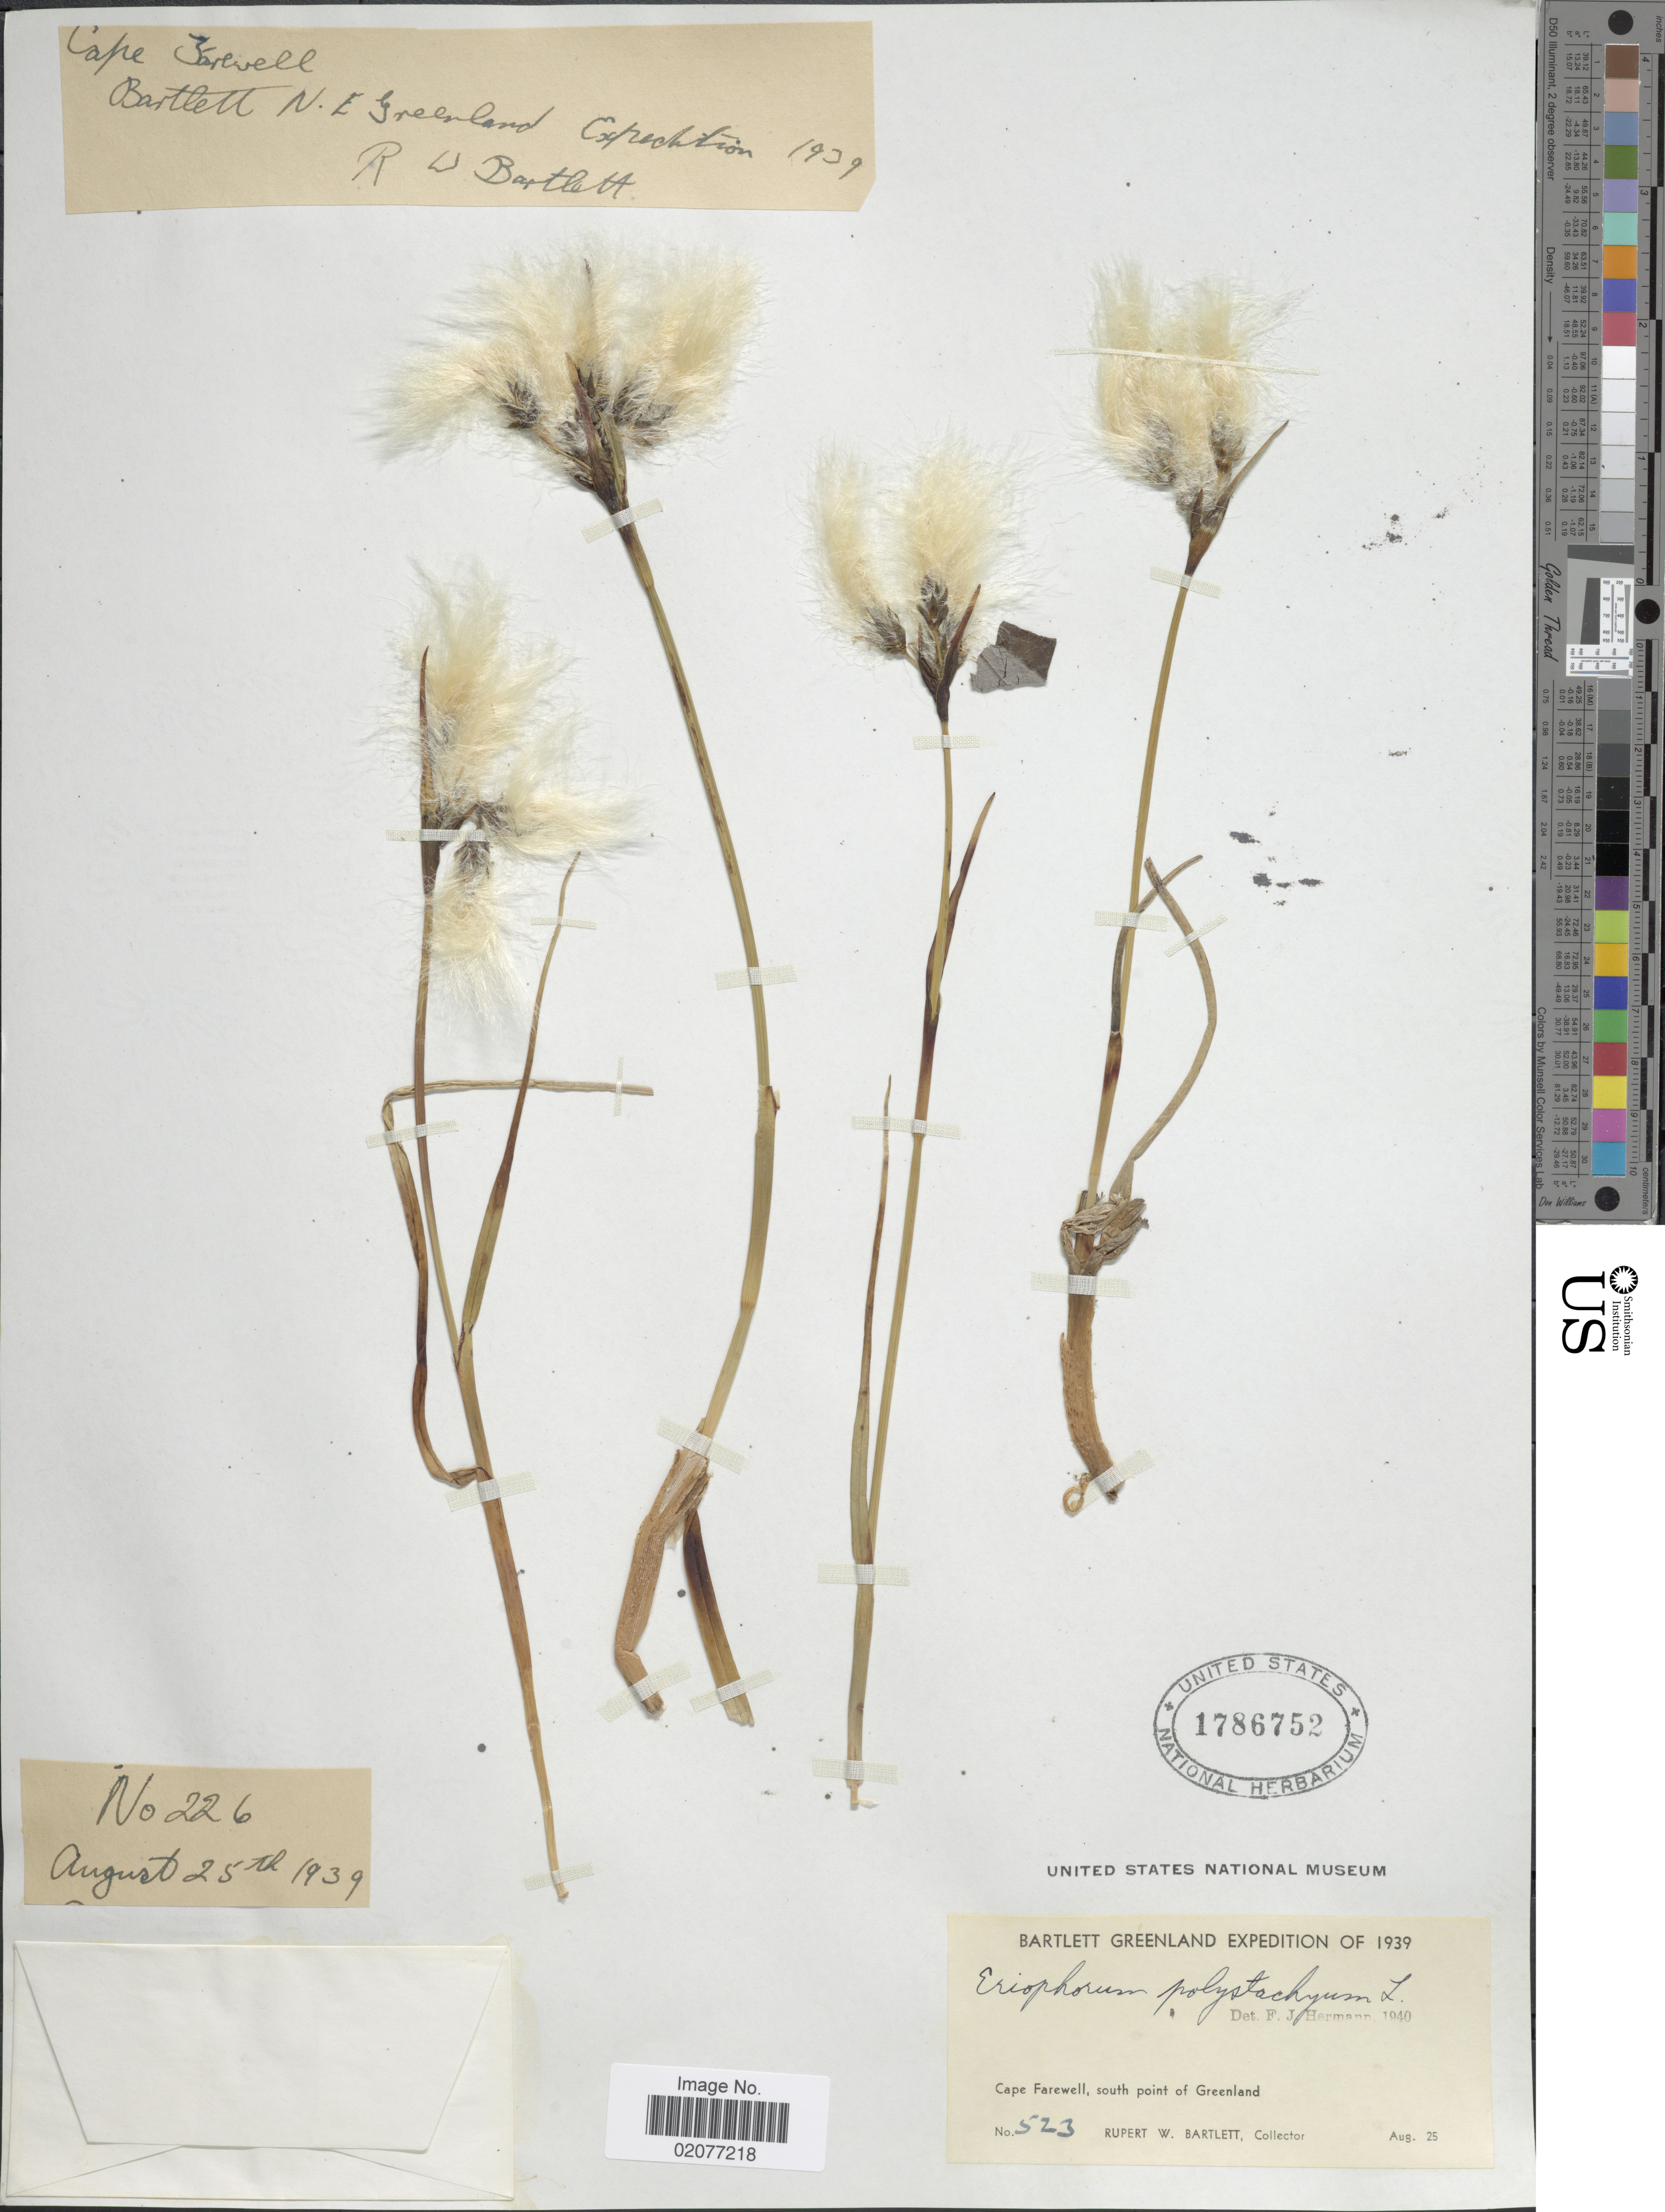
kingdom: Plantae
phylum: Tracheophyta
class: Liliopsida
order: Poales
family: Cyperaceae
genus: Eriophorum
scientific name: Eriophorum angustifolium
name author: Honck.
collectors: R. W. Bartlett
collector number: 523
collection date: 1939-08-25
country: Greenland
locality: Cape Farewell, south point of Greenland.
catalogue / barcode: US 1786752